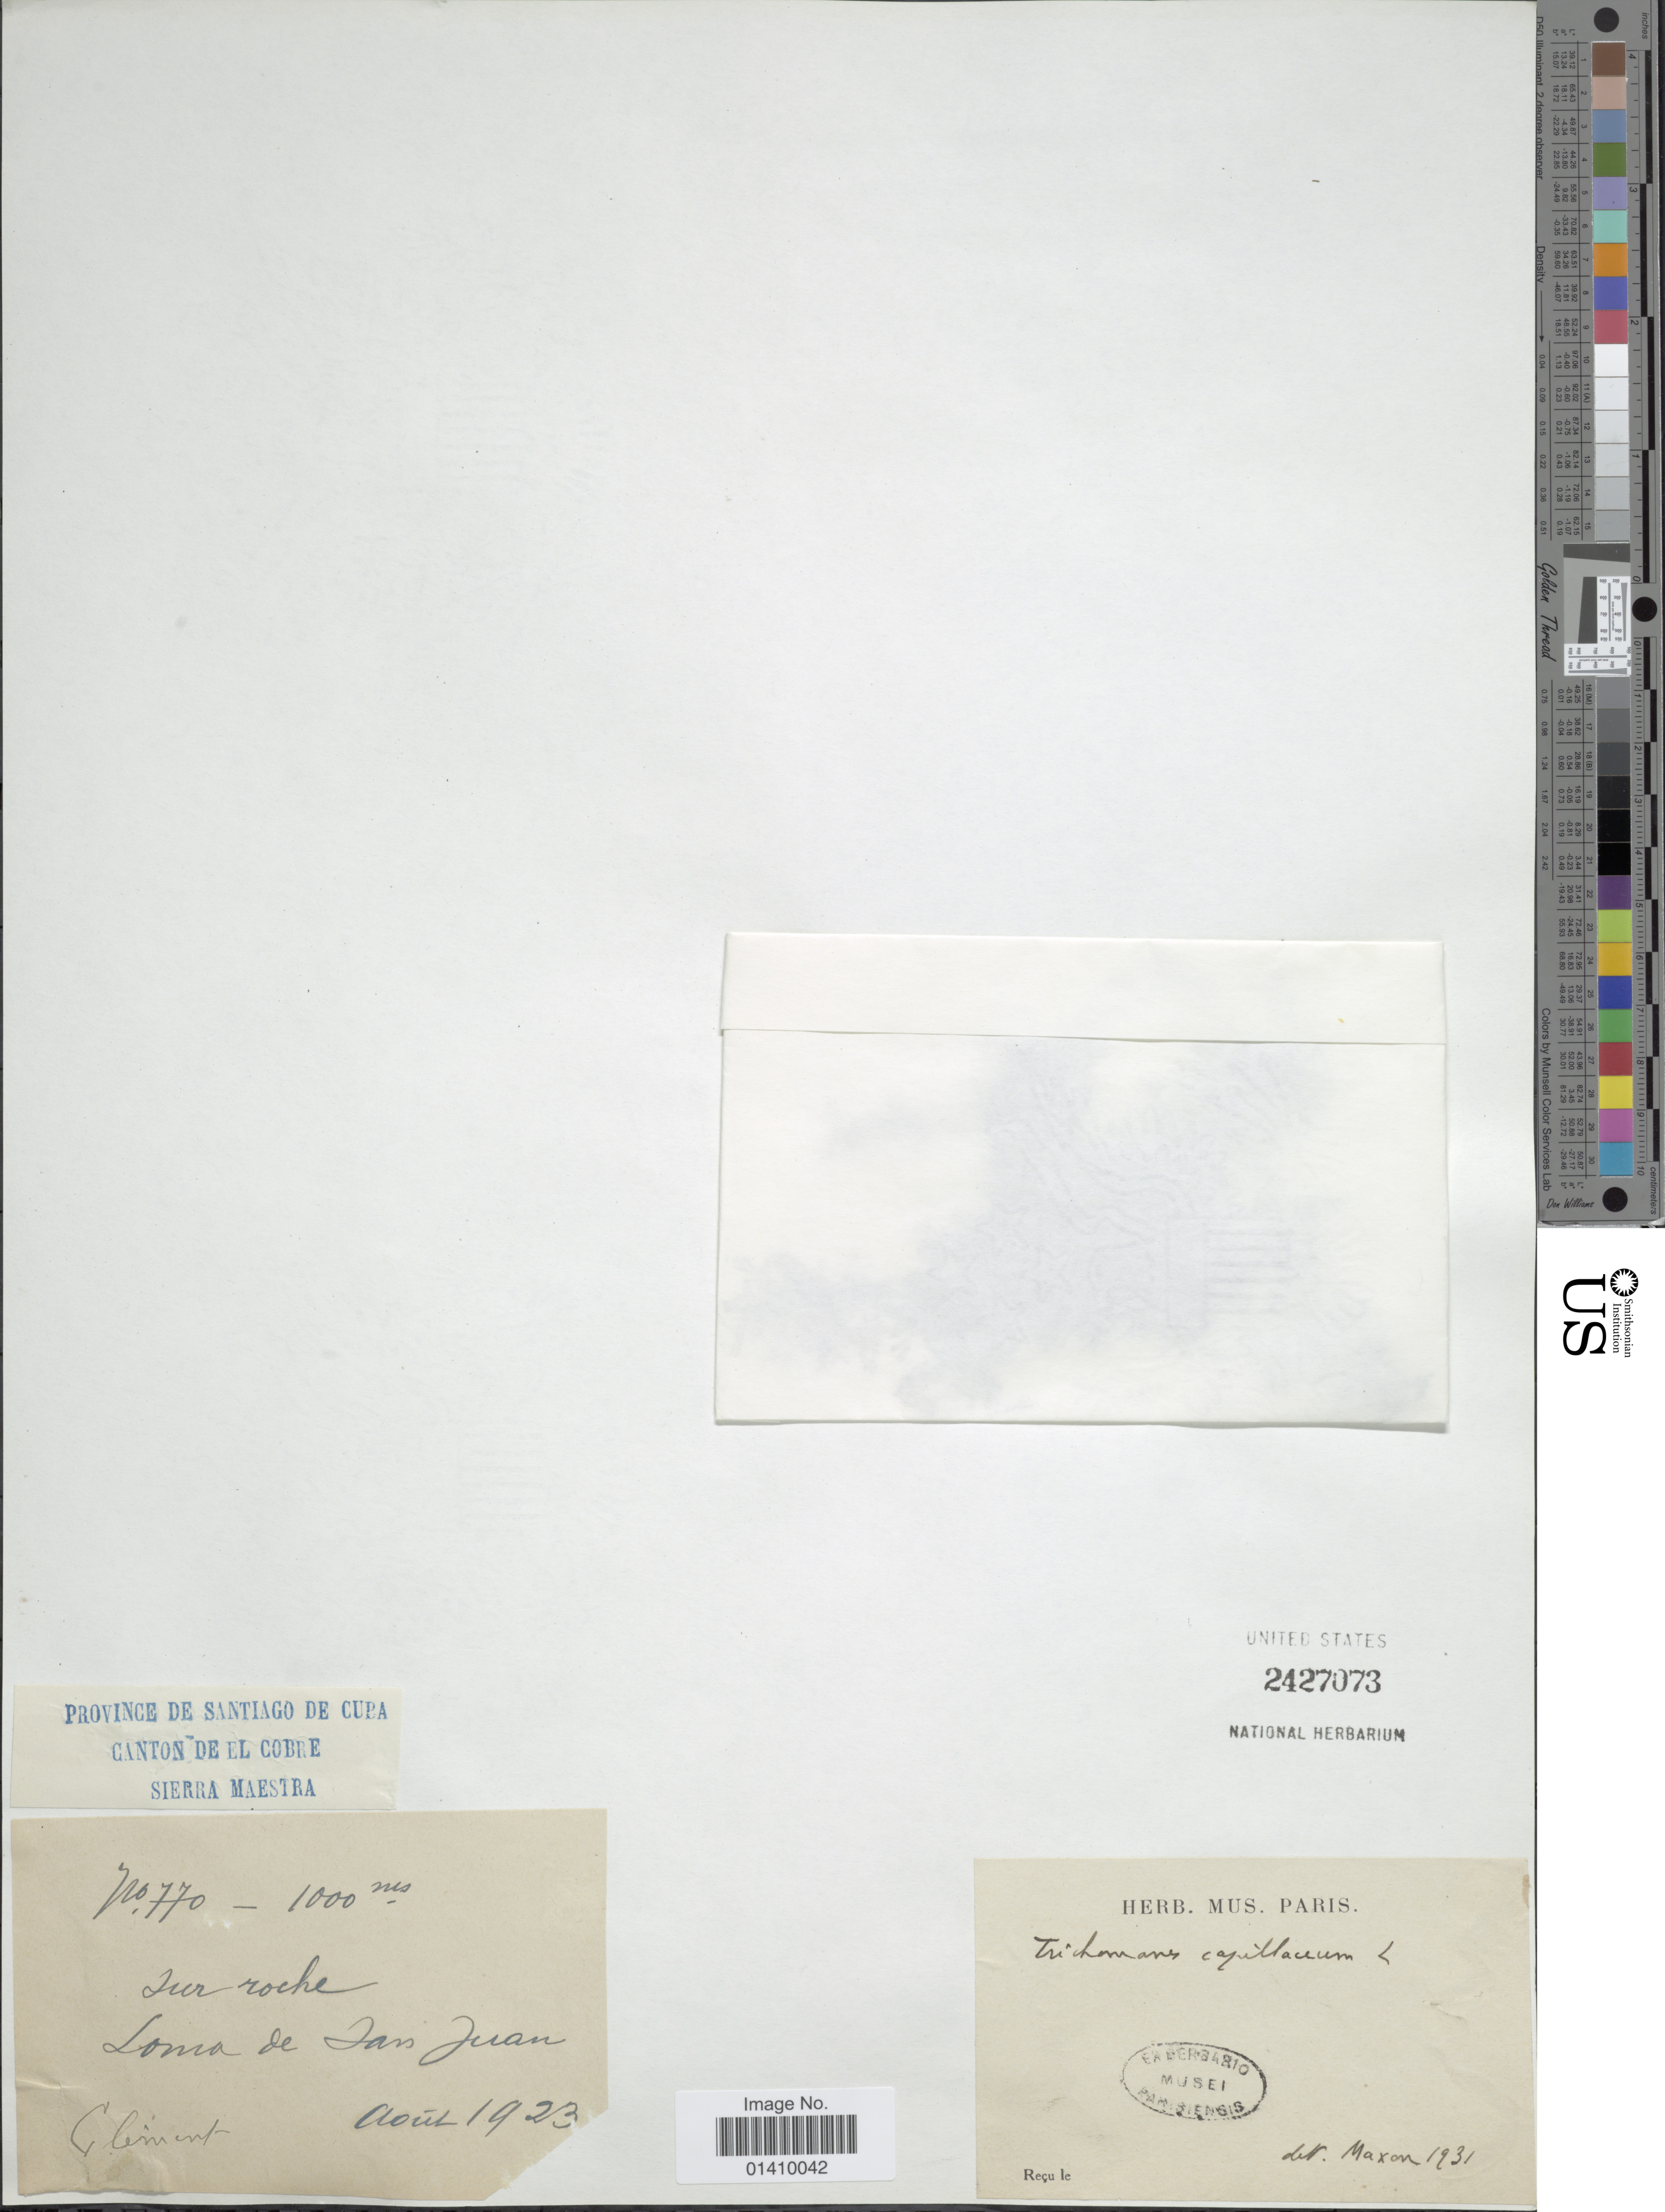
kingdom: Plantae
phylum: Tracheophyta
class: Polypodiopsida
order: Hymenophyllales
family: Hymenophyllaceae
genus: Polyphlebium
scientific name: Polyphlebium capillaceum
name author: (L.) Ebihara & Dubuisson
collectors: -. Clement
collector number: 770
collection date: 1923-08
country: Cuba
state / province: Santiago de Cuba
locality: Province de Santiago de Cuba canton de el Cobre Sierra Maestra Sur roche Loma de San Juan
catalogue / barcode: US 2427073